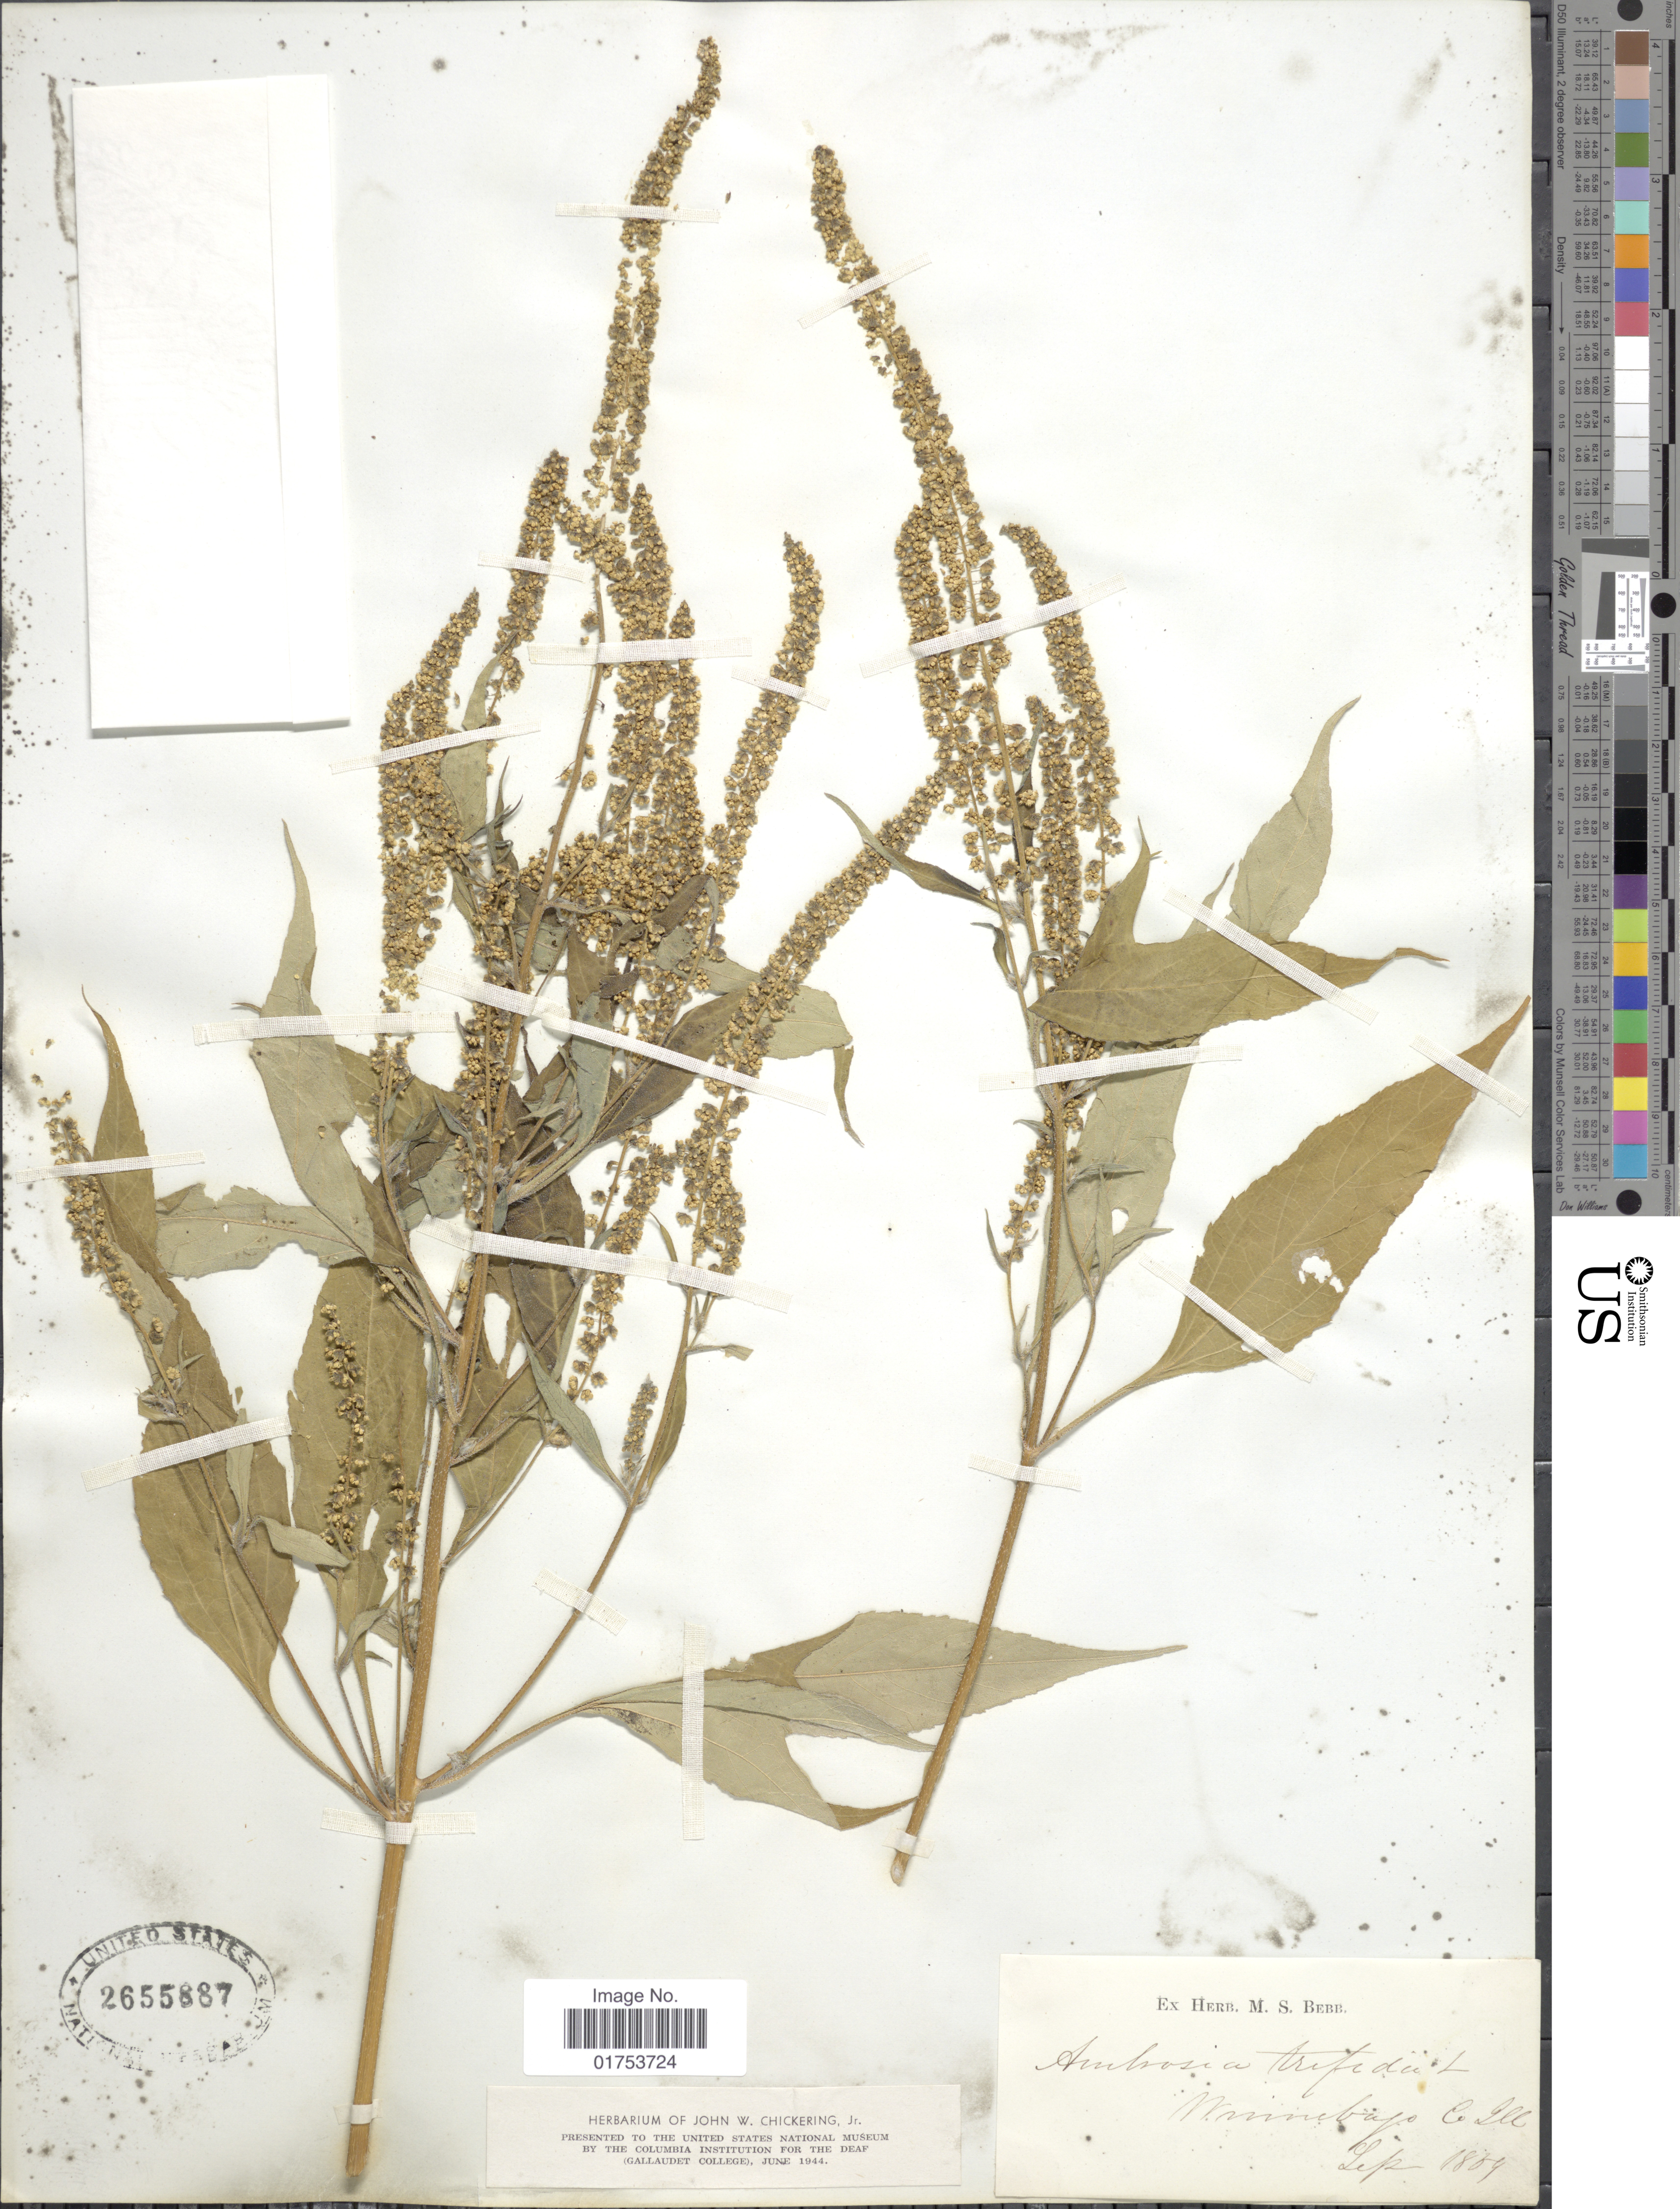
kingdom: Plantae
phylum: Tracheophyta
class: Magnoliopsida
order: Asterales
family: Asteraceae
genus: Ambrosia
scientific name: Ambrosia trifida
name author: L.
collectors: ex Herb. M. S. Bebb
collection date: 1889-09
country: United States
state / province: Illinois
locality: Winnebago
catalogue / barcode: US 2655887